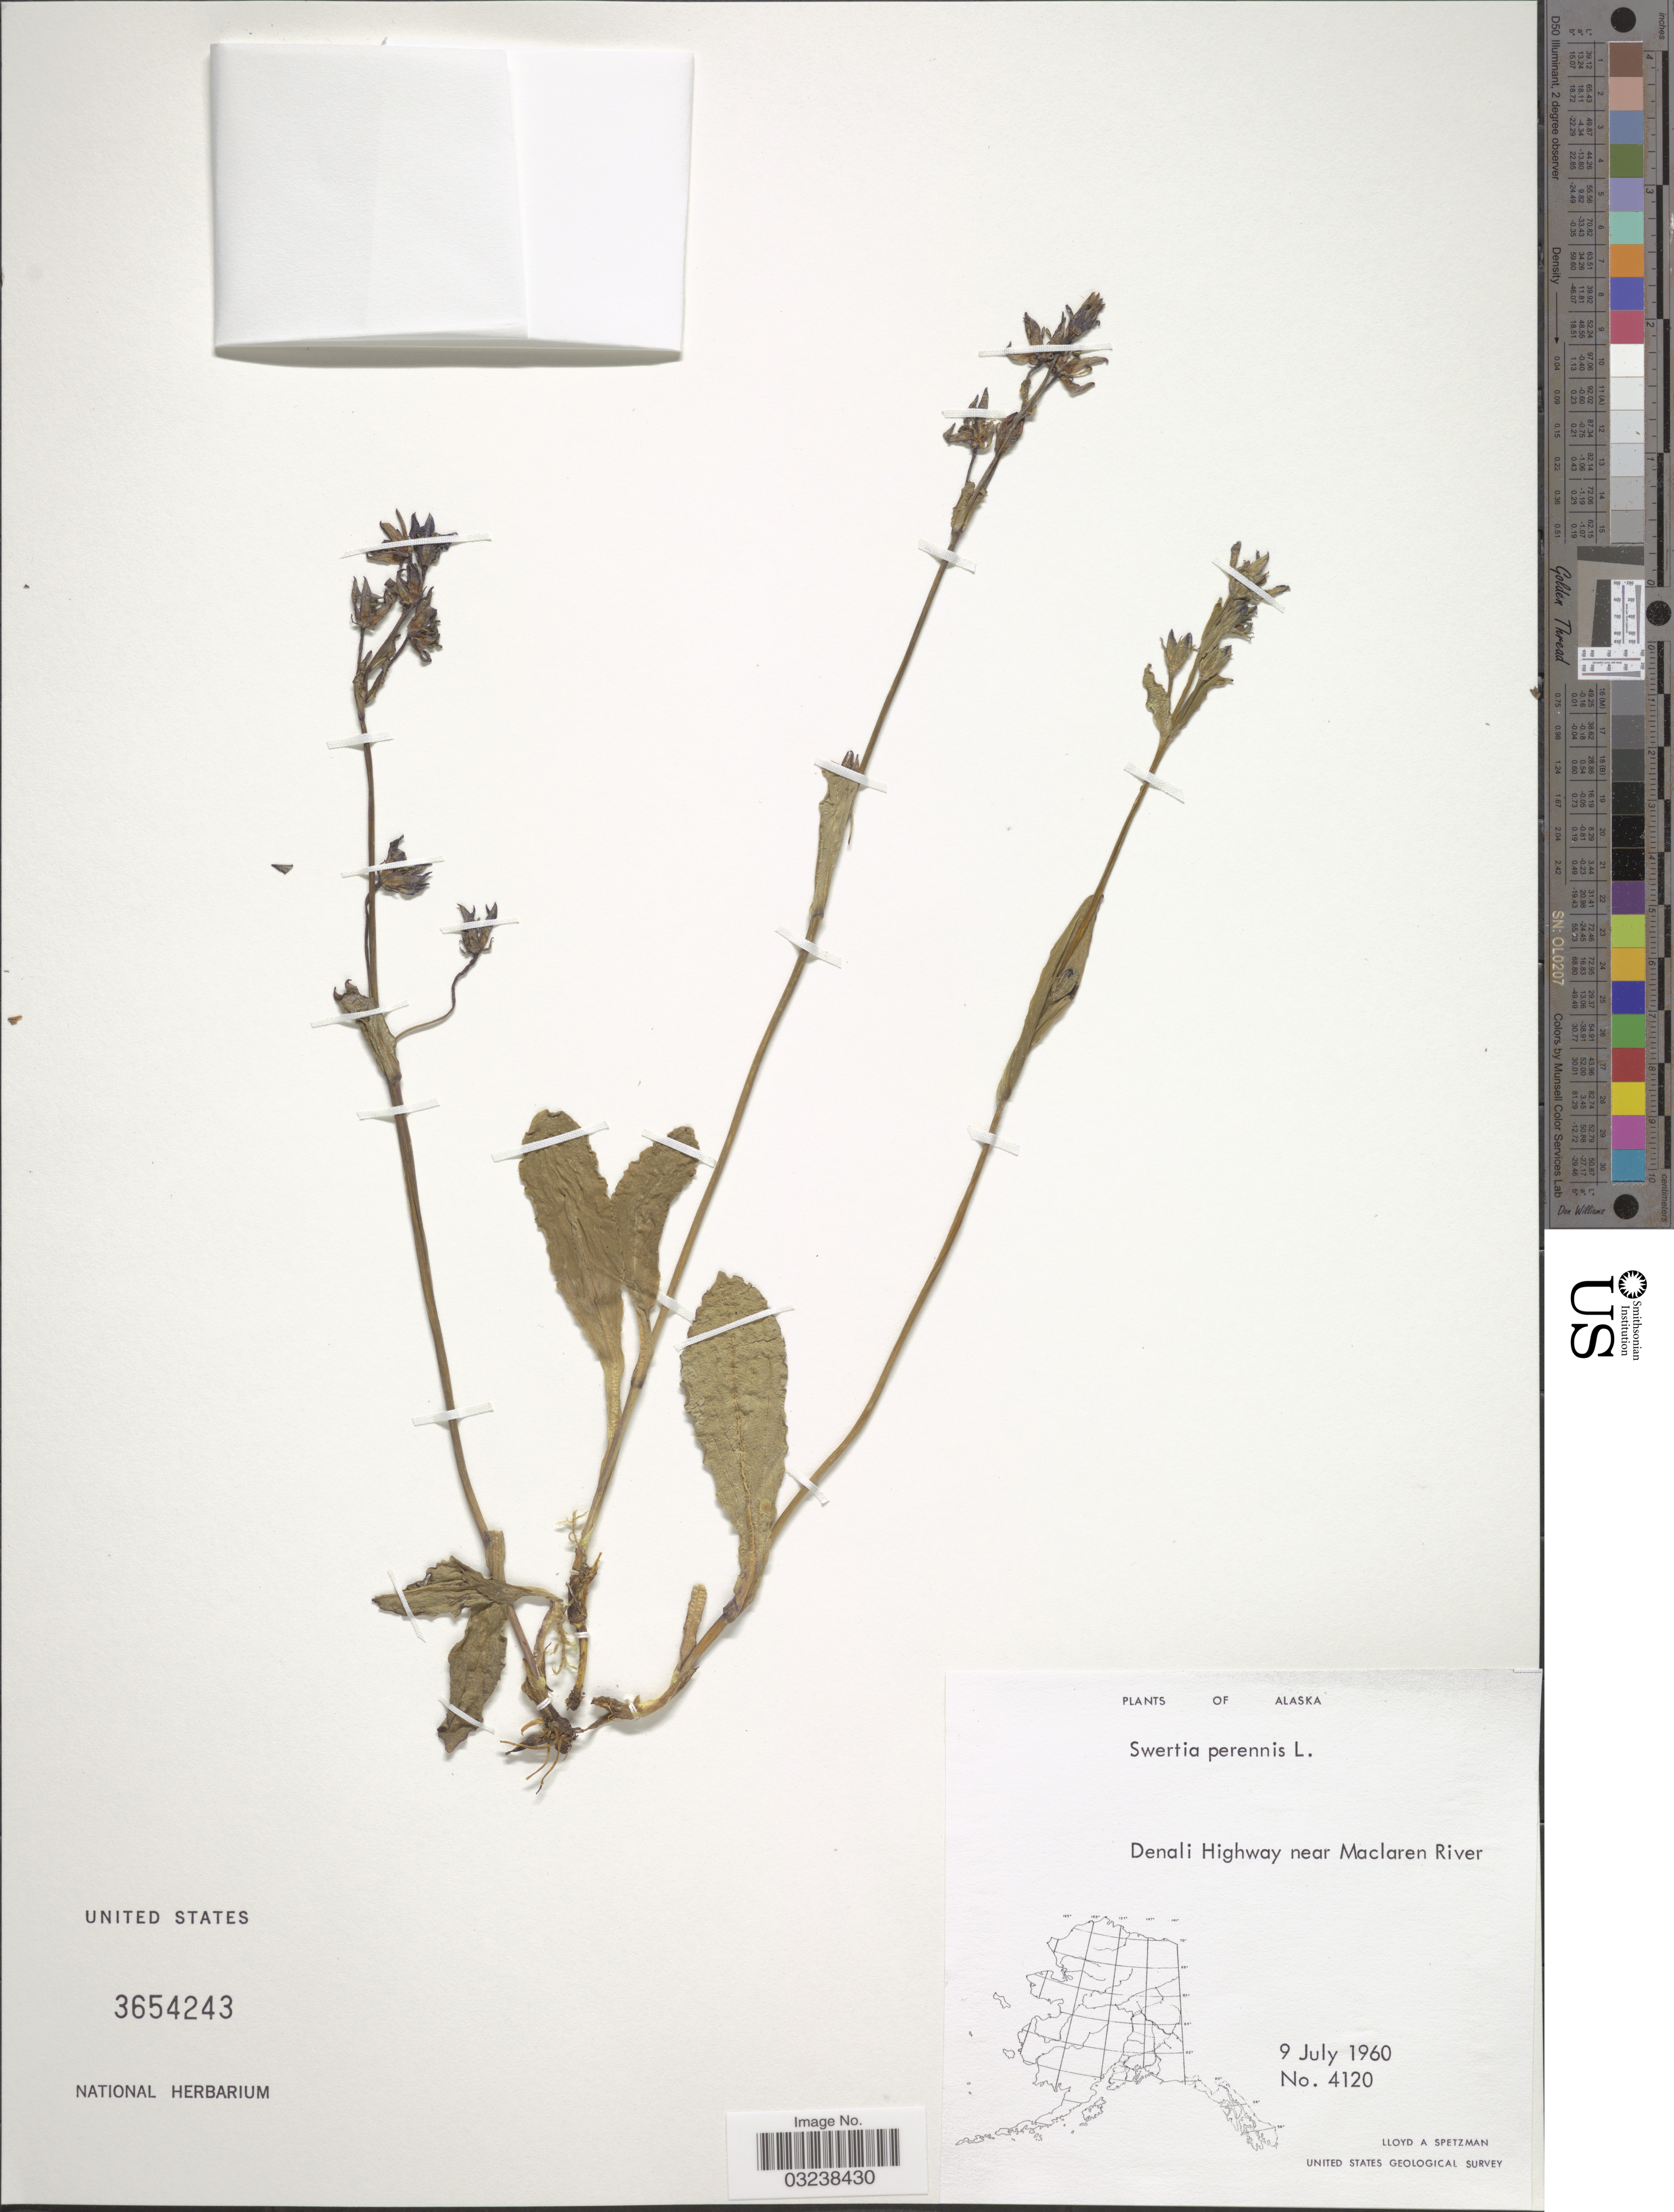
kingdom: Plantae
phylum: Tracheophyta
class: Magnoliopsida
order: Gentianales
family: Gentianaceae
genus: Swertia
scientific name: Swertia perennis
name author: L.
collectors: L. Spetzman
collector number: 4120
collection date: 1960-07-09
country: United States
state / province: Alaska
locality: Denali Highway near Maclaren River.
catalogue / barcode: US 3654243